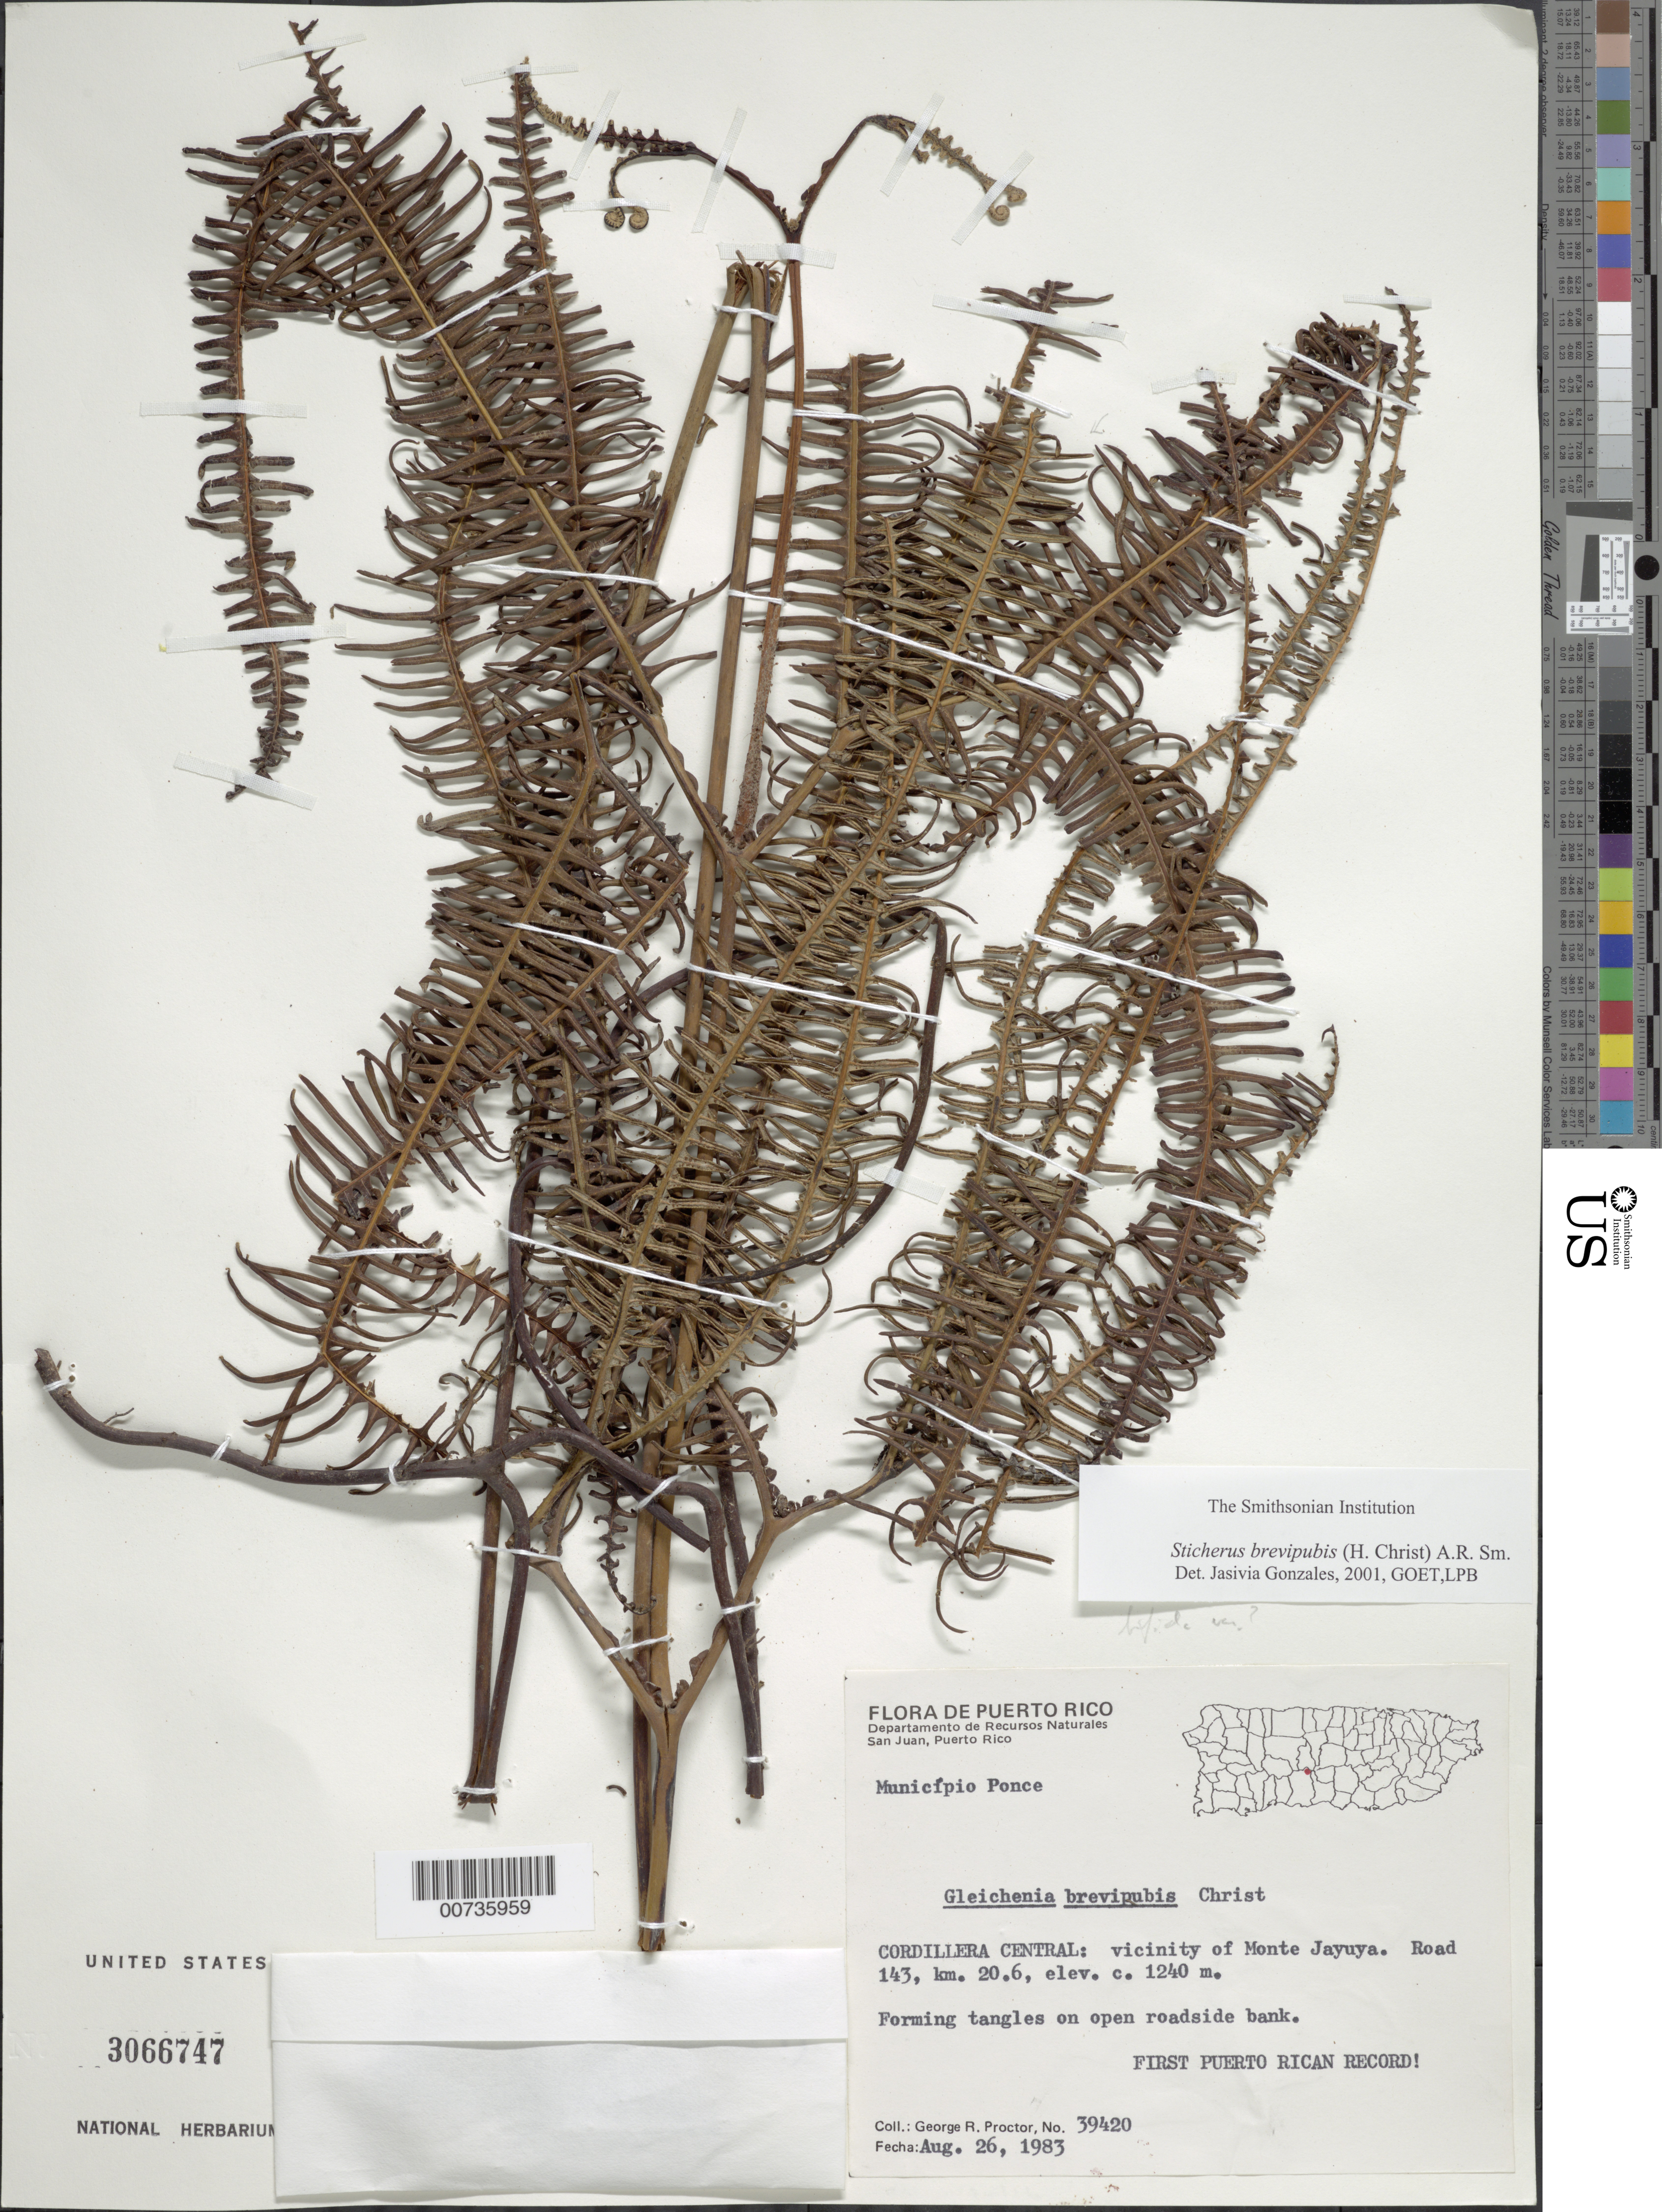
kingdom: Plantae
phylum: Tracheophyta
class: Polypodiopsida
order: Gleicheniales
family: Gleicheniaceae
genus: Sticherus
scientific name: Sticherus fulvus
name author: (Desv.) Ching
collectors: G. R. Proctor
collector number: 39420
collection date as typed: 26 Aug 1983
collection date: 1983-08-26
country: Puerto Rico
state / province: Ponce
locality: Cordillera Central: vicinity of Monte Jayuya, road 143, km 20.6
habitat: Forming tangles on open roadside bank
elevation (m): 1240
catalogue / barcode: US 3066747